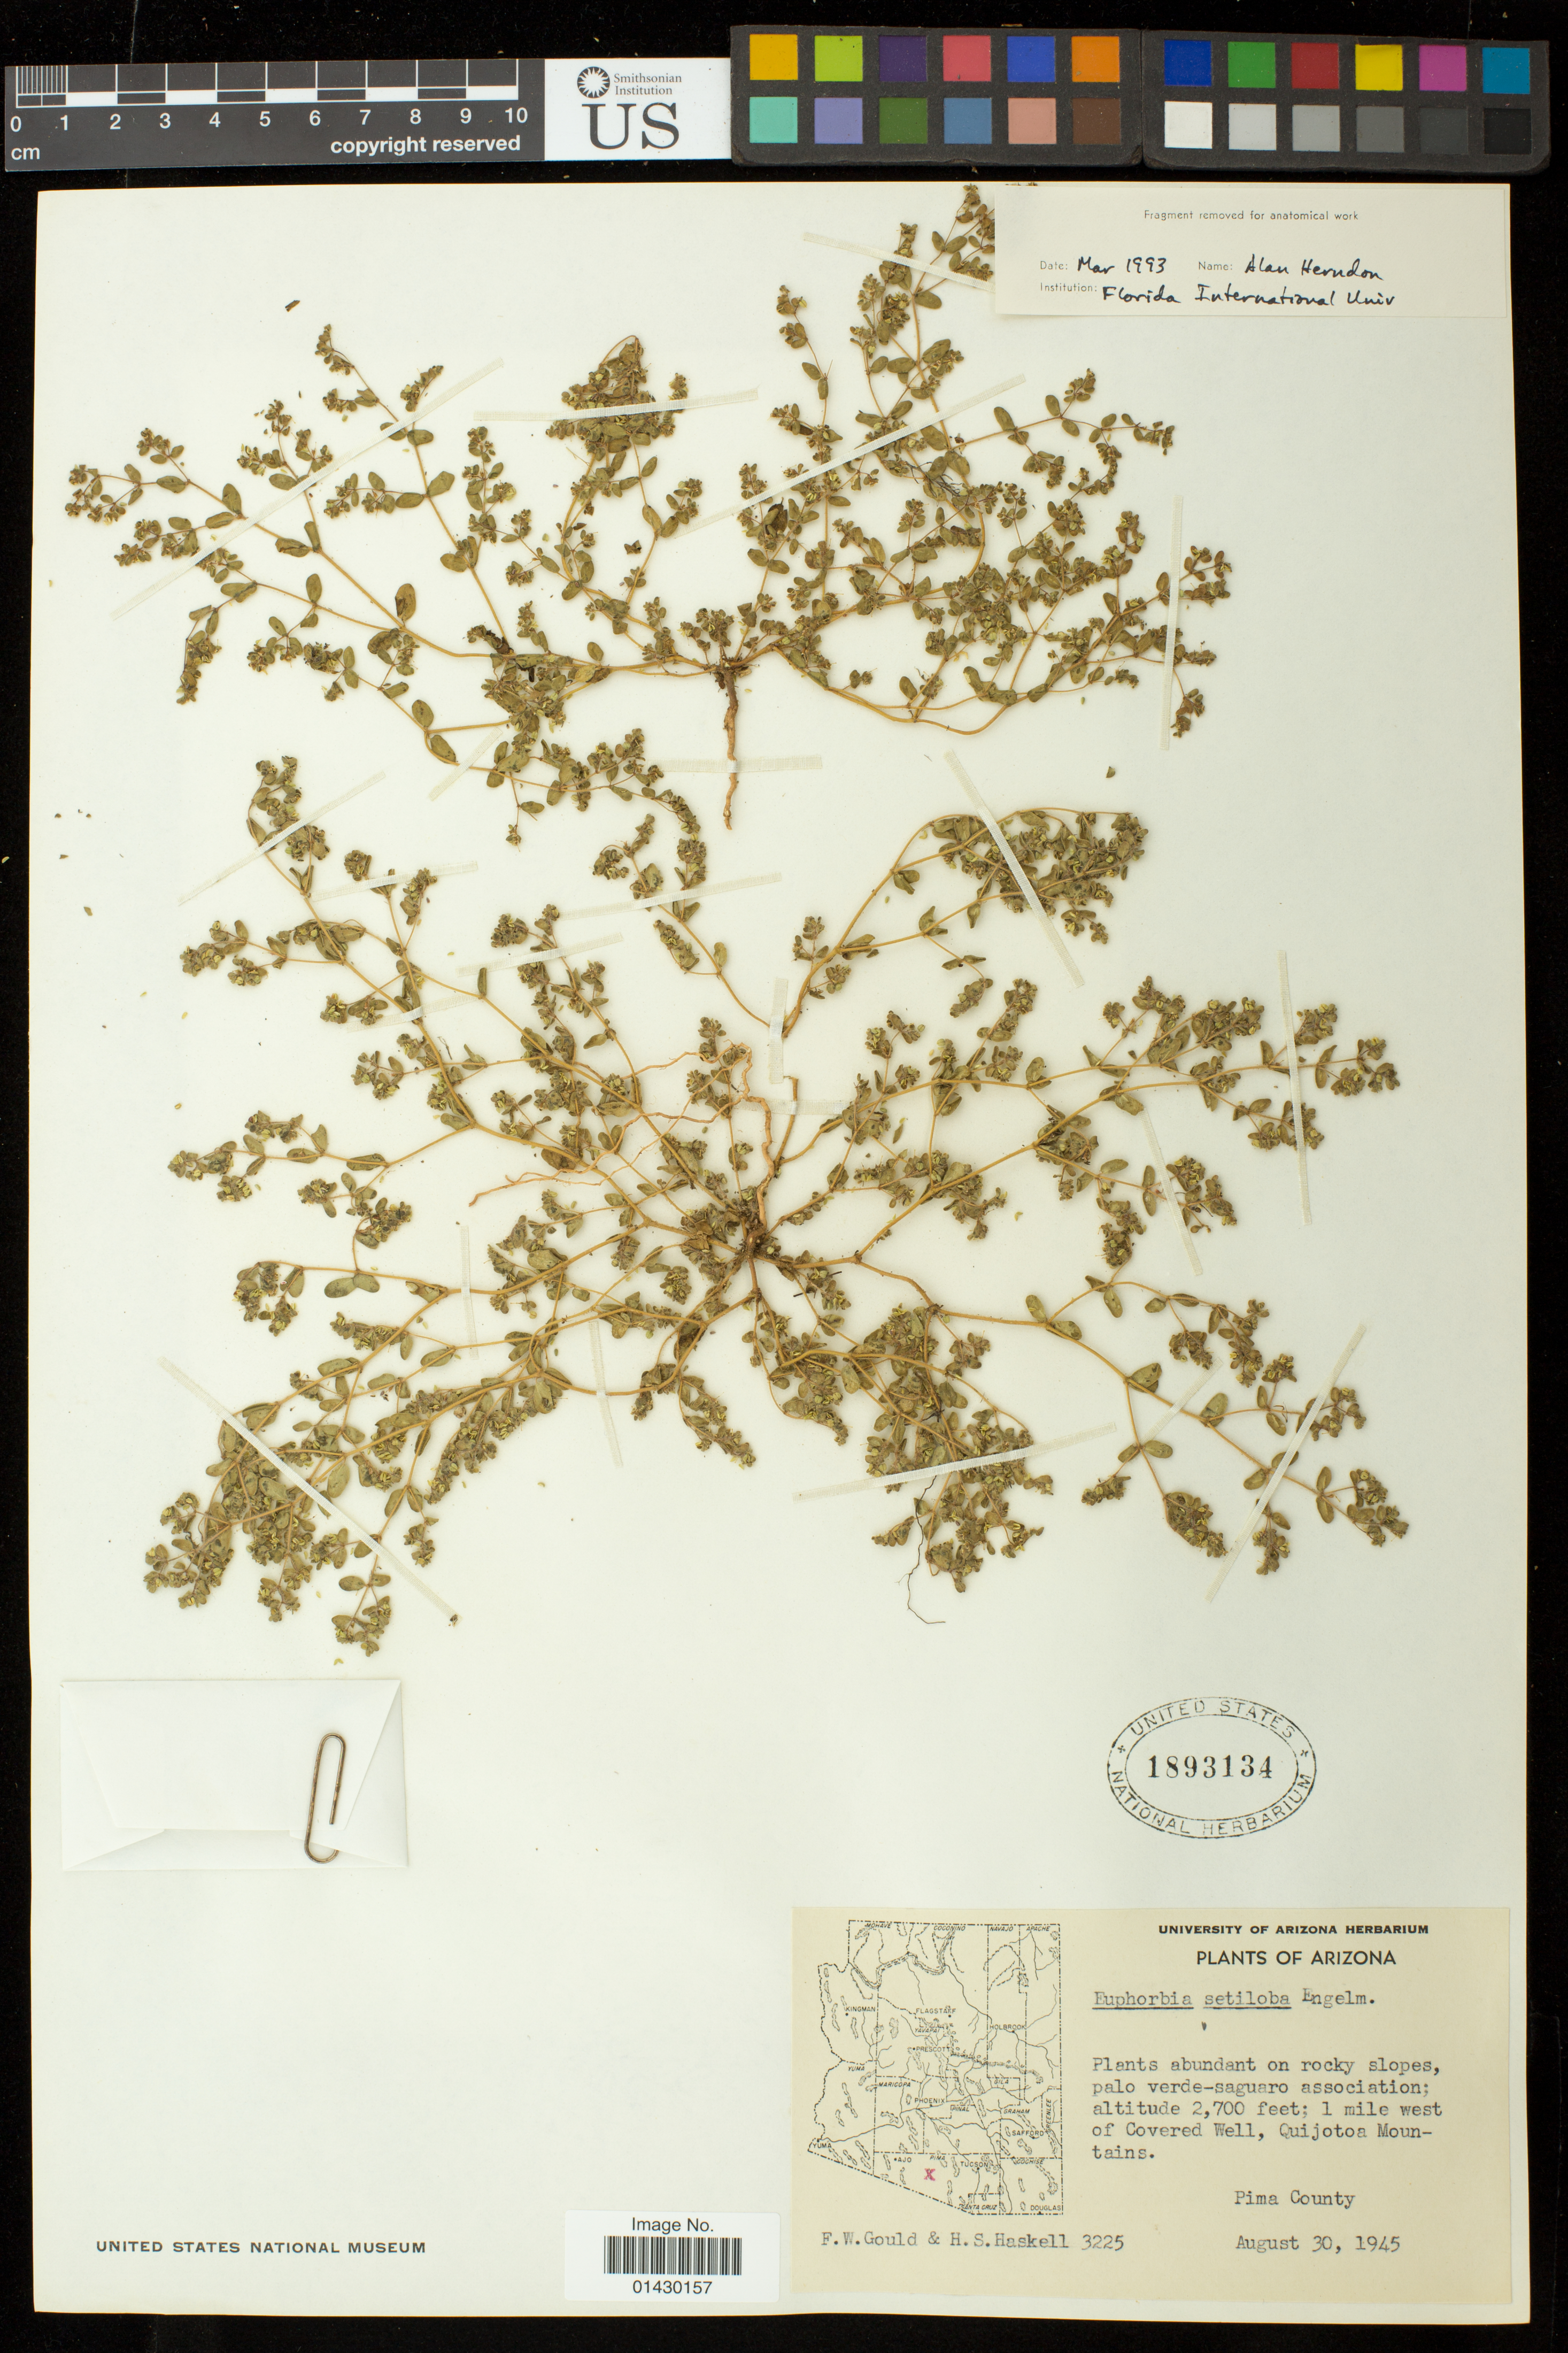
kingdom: Plantae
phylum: Tracheophyta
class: Magnoliopsida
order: Malpighiales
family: Euphorbiaceae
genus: Euphorbia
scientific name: Euphorbia setiloba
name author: Engelm.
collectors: F. W. Gould & H. Haskell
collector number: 3225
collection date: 1945-08-30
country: United States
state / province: Arizona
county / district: Pima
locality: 1 mile west of Covered Well, Quijotoa Mountains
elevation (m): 823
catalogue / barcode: US 1893134